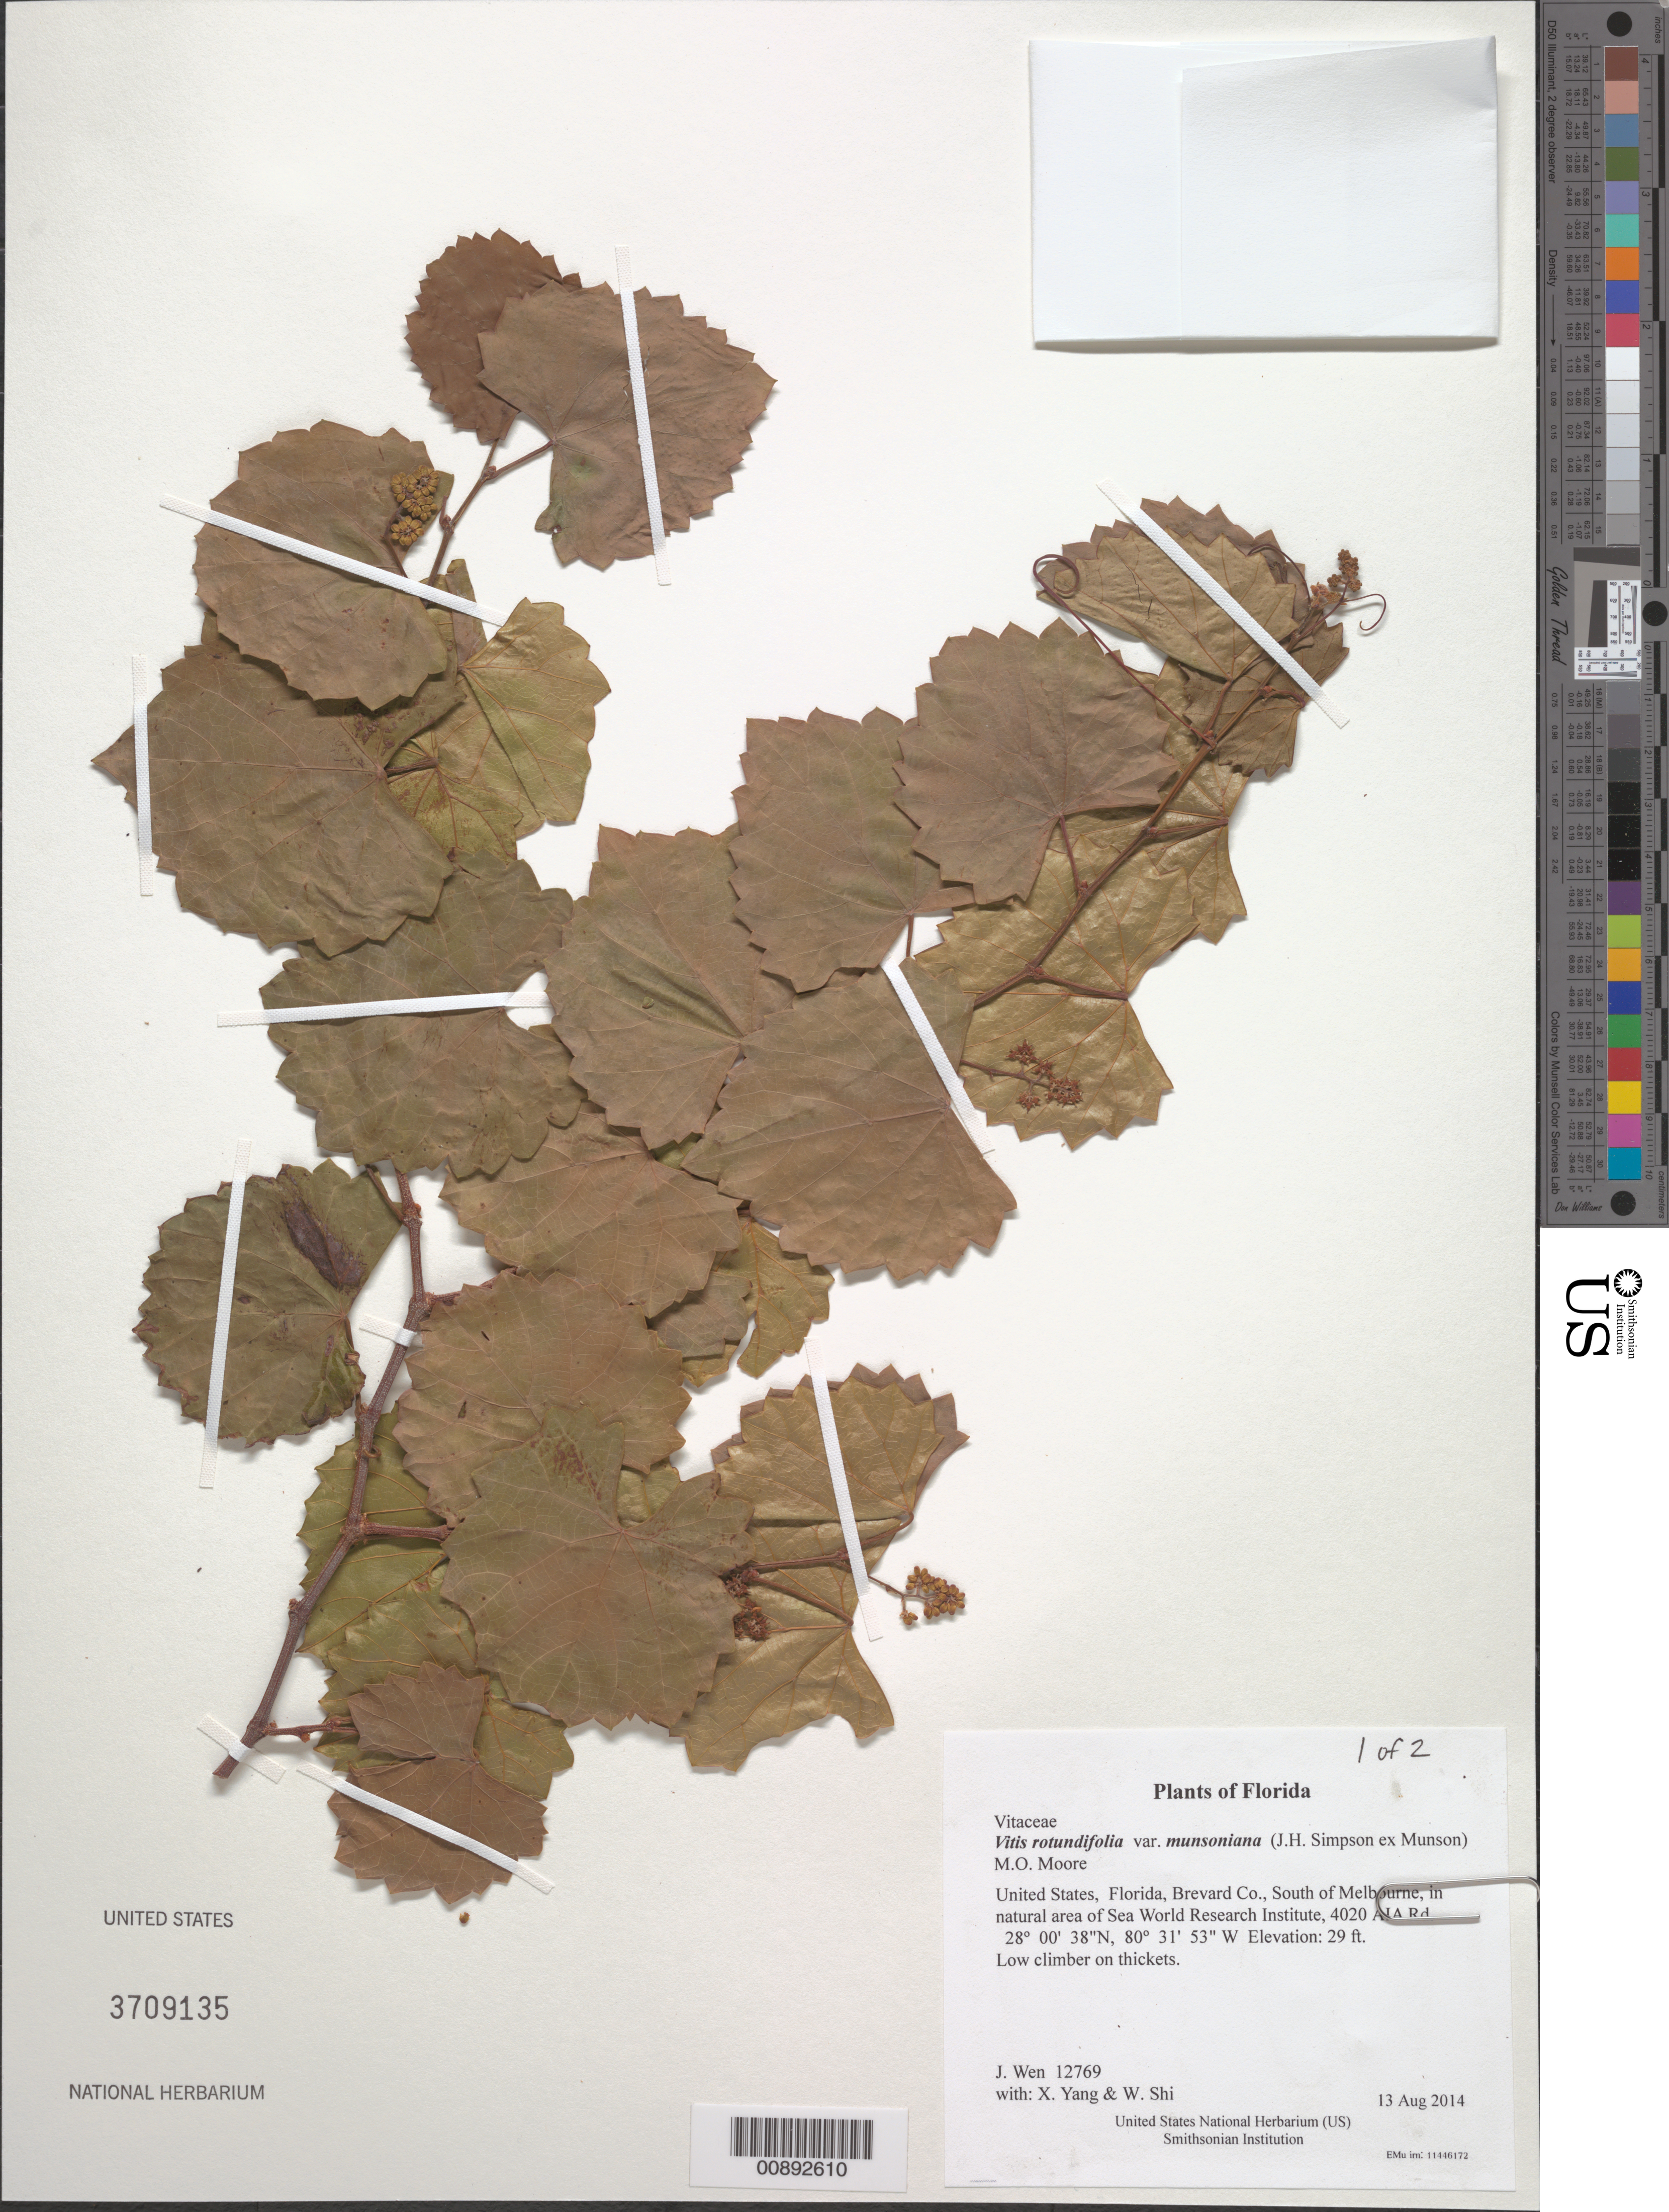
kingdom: Plantae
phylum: Tracheophyta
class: Magnoliopsida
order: Vitales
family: Vitaceae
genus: Vitis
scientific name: Vitis rotundifolia var. munsoniana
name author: (J.H. Simpson ex Munson) M.O. Moore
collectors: J. Wen, X. Yang & W. Shi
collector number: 12769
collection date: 2014-08-13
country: United States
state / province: Florida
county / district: Brevard Co.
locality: South of Melbourne, in natural area of Sea World Research Institute, 4020 AIA Rd.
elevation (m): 9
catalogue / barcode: US 3709135